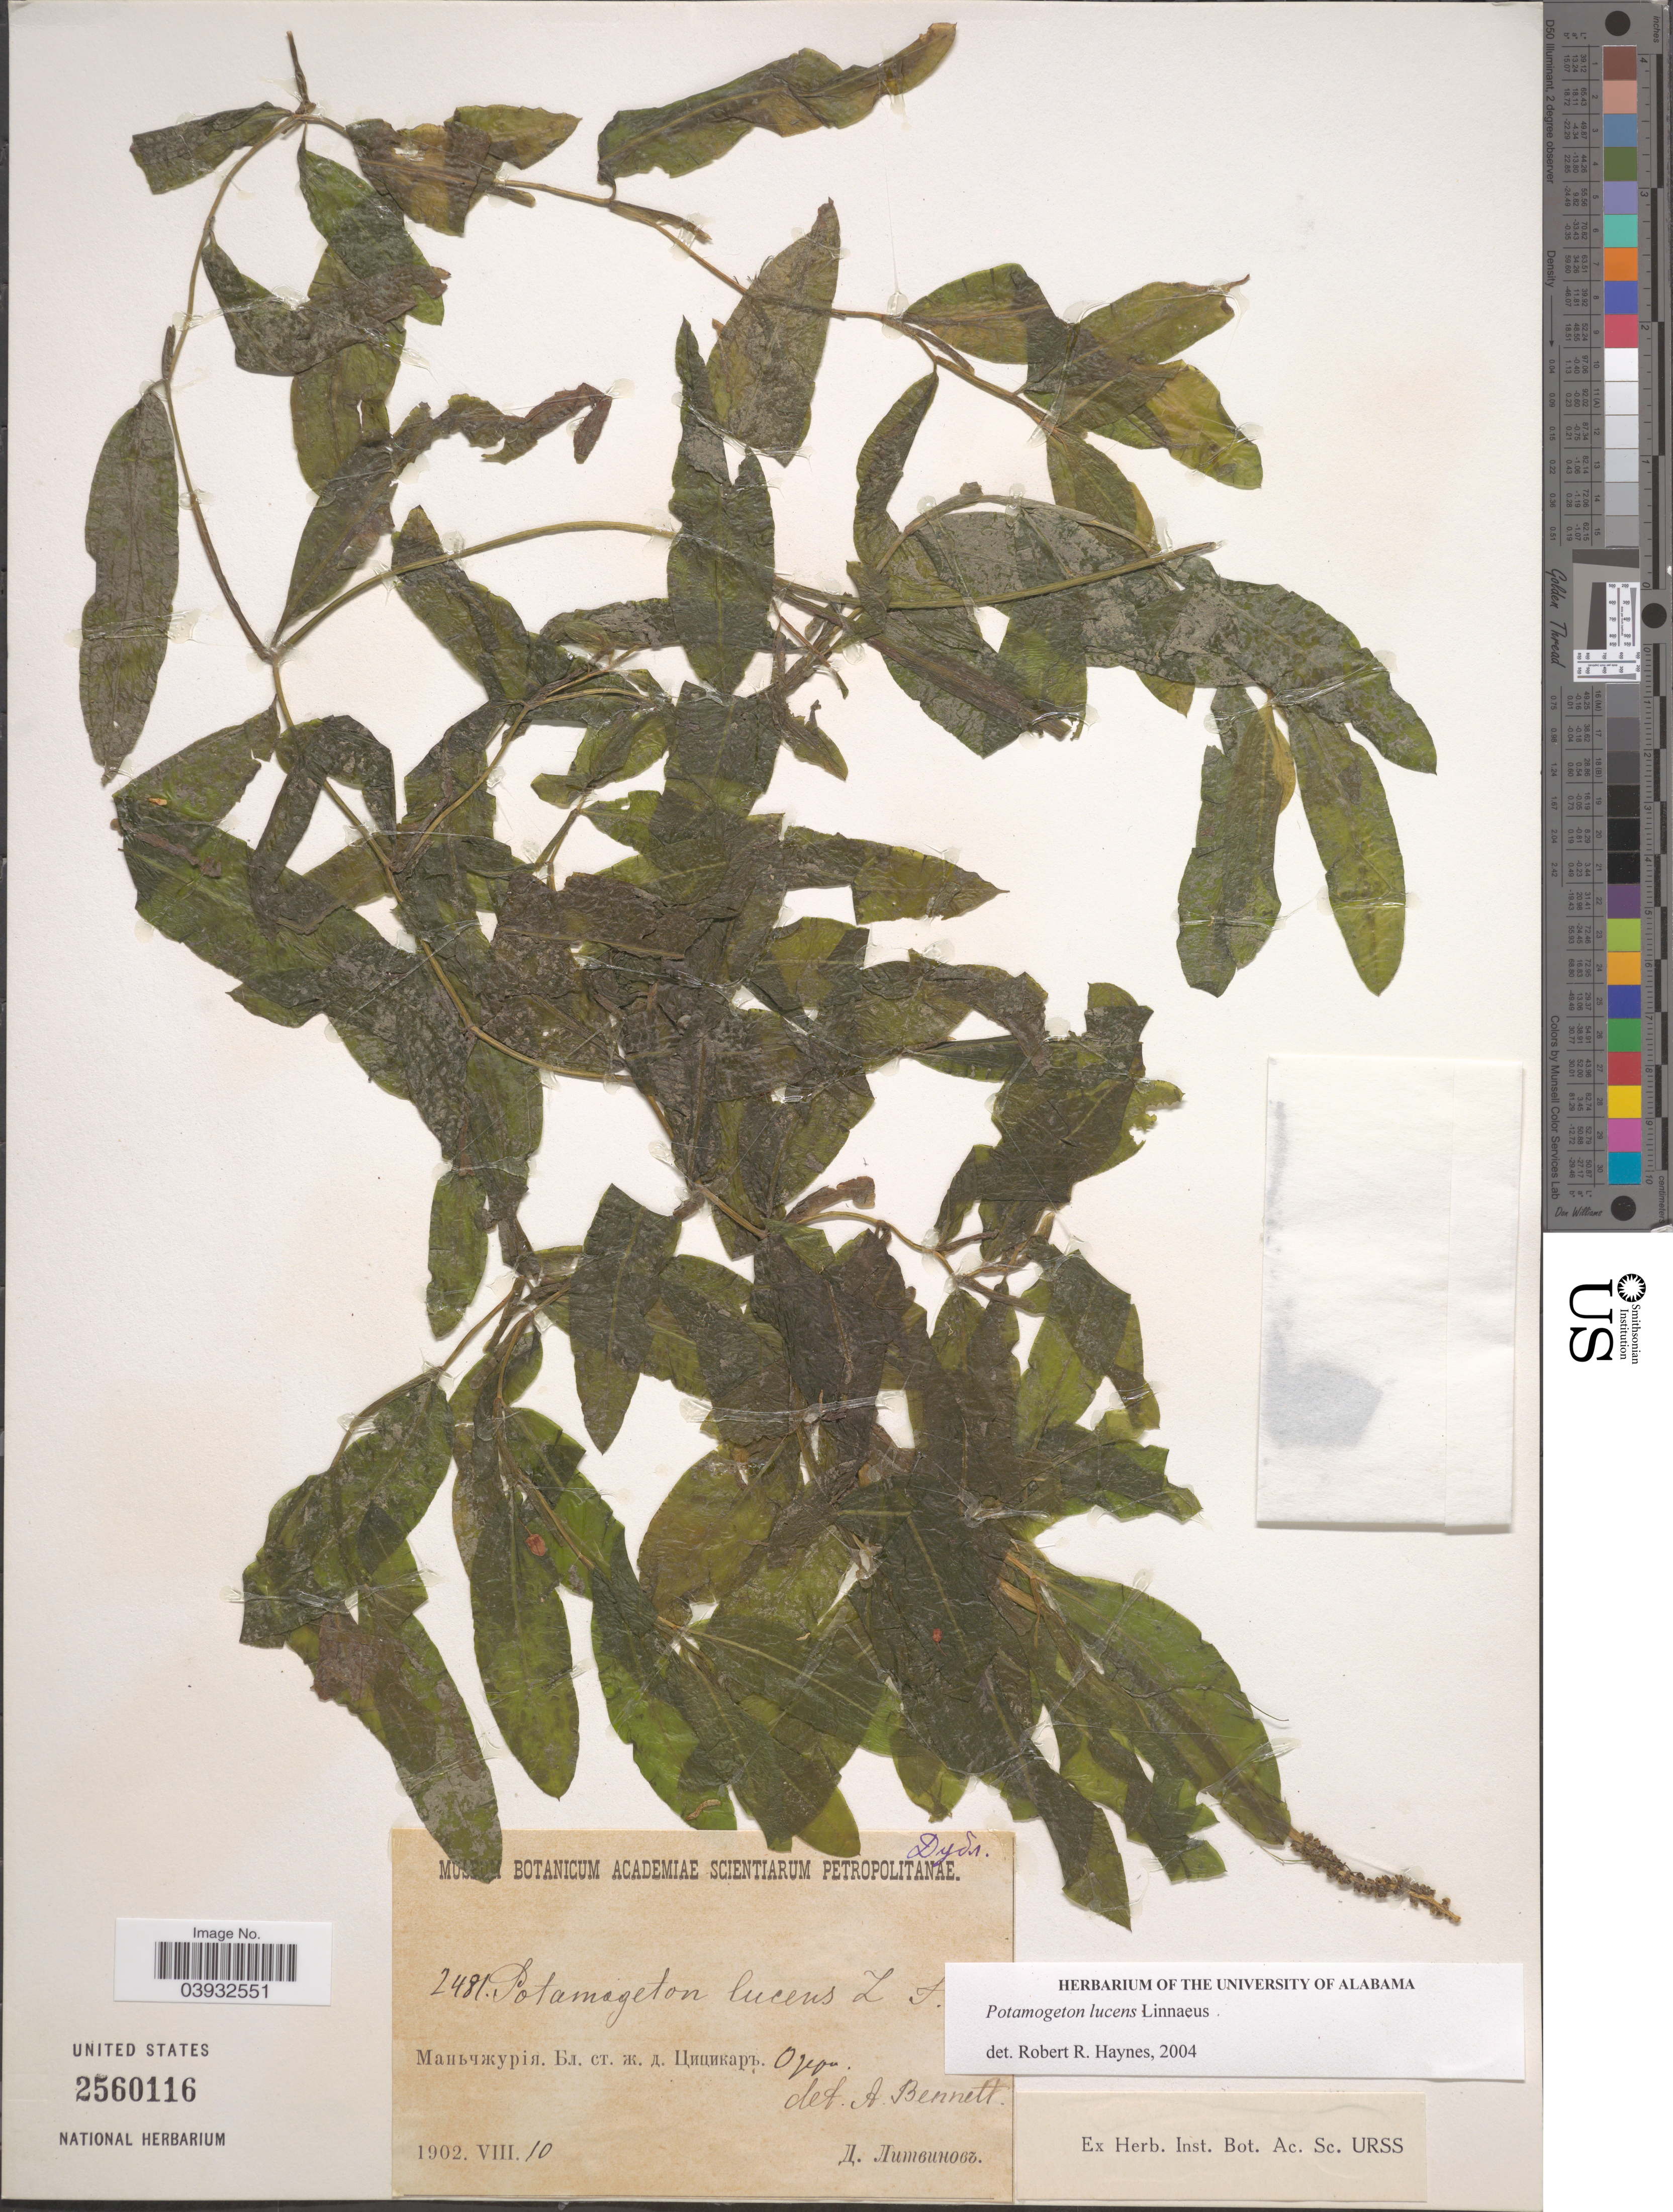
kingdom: Plantae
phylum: Tracheophyta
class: Liliopsida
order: Alismatales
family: Potamogetonaceae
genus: Potamogeton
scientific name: Potamogeton lucens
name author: L.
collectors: X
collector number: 2481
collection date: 1902-08-10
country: China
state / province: Heilongjiang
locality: Near Qiqihar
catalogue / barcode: US 2560116